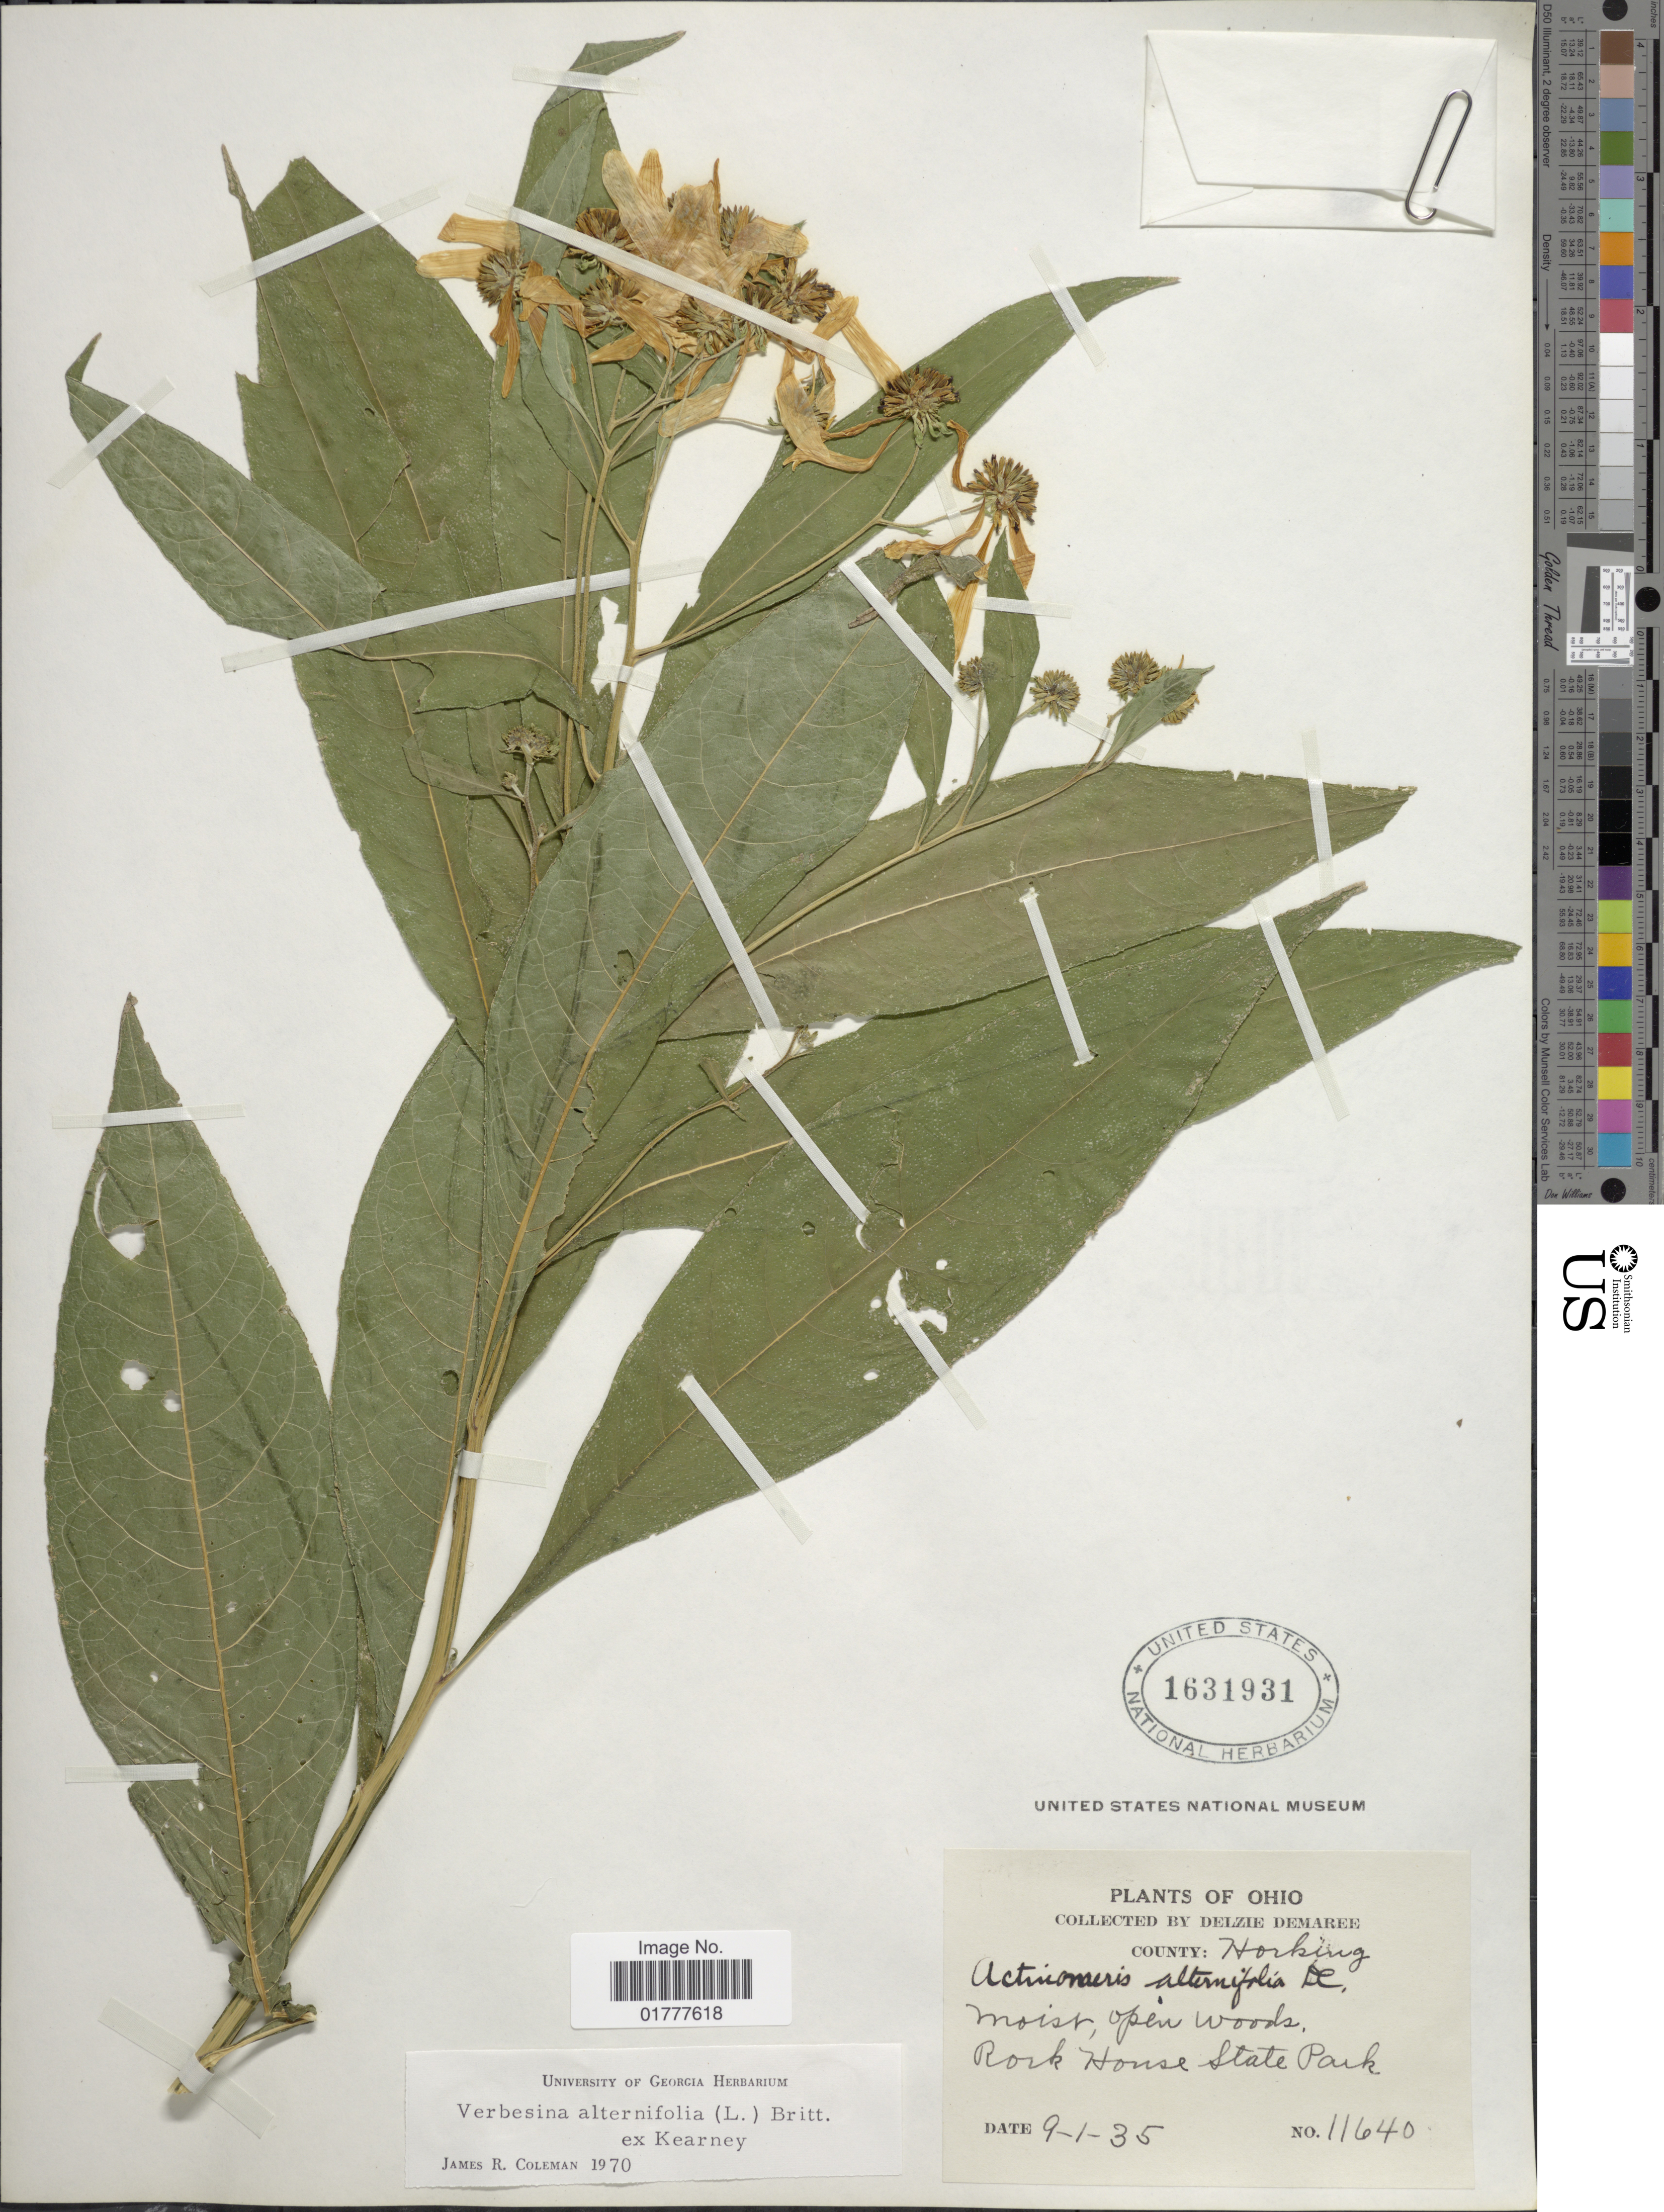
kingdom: Plantae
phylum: Tracheophyta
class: Magnoliopsida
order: Asterales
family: Asteraceae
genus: Actinomeris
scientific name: Actinomeris alternifolia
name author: (L.) DC.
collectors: D. Demaree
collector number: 11640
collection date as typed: Transcribed d/m/y: 1/9/35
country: United States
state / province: Ohio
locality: County: Horking, Pork Honse State Park.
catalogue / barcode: US 1631931